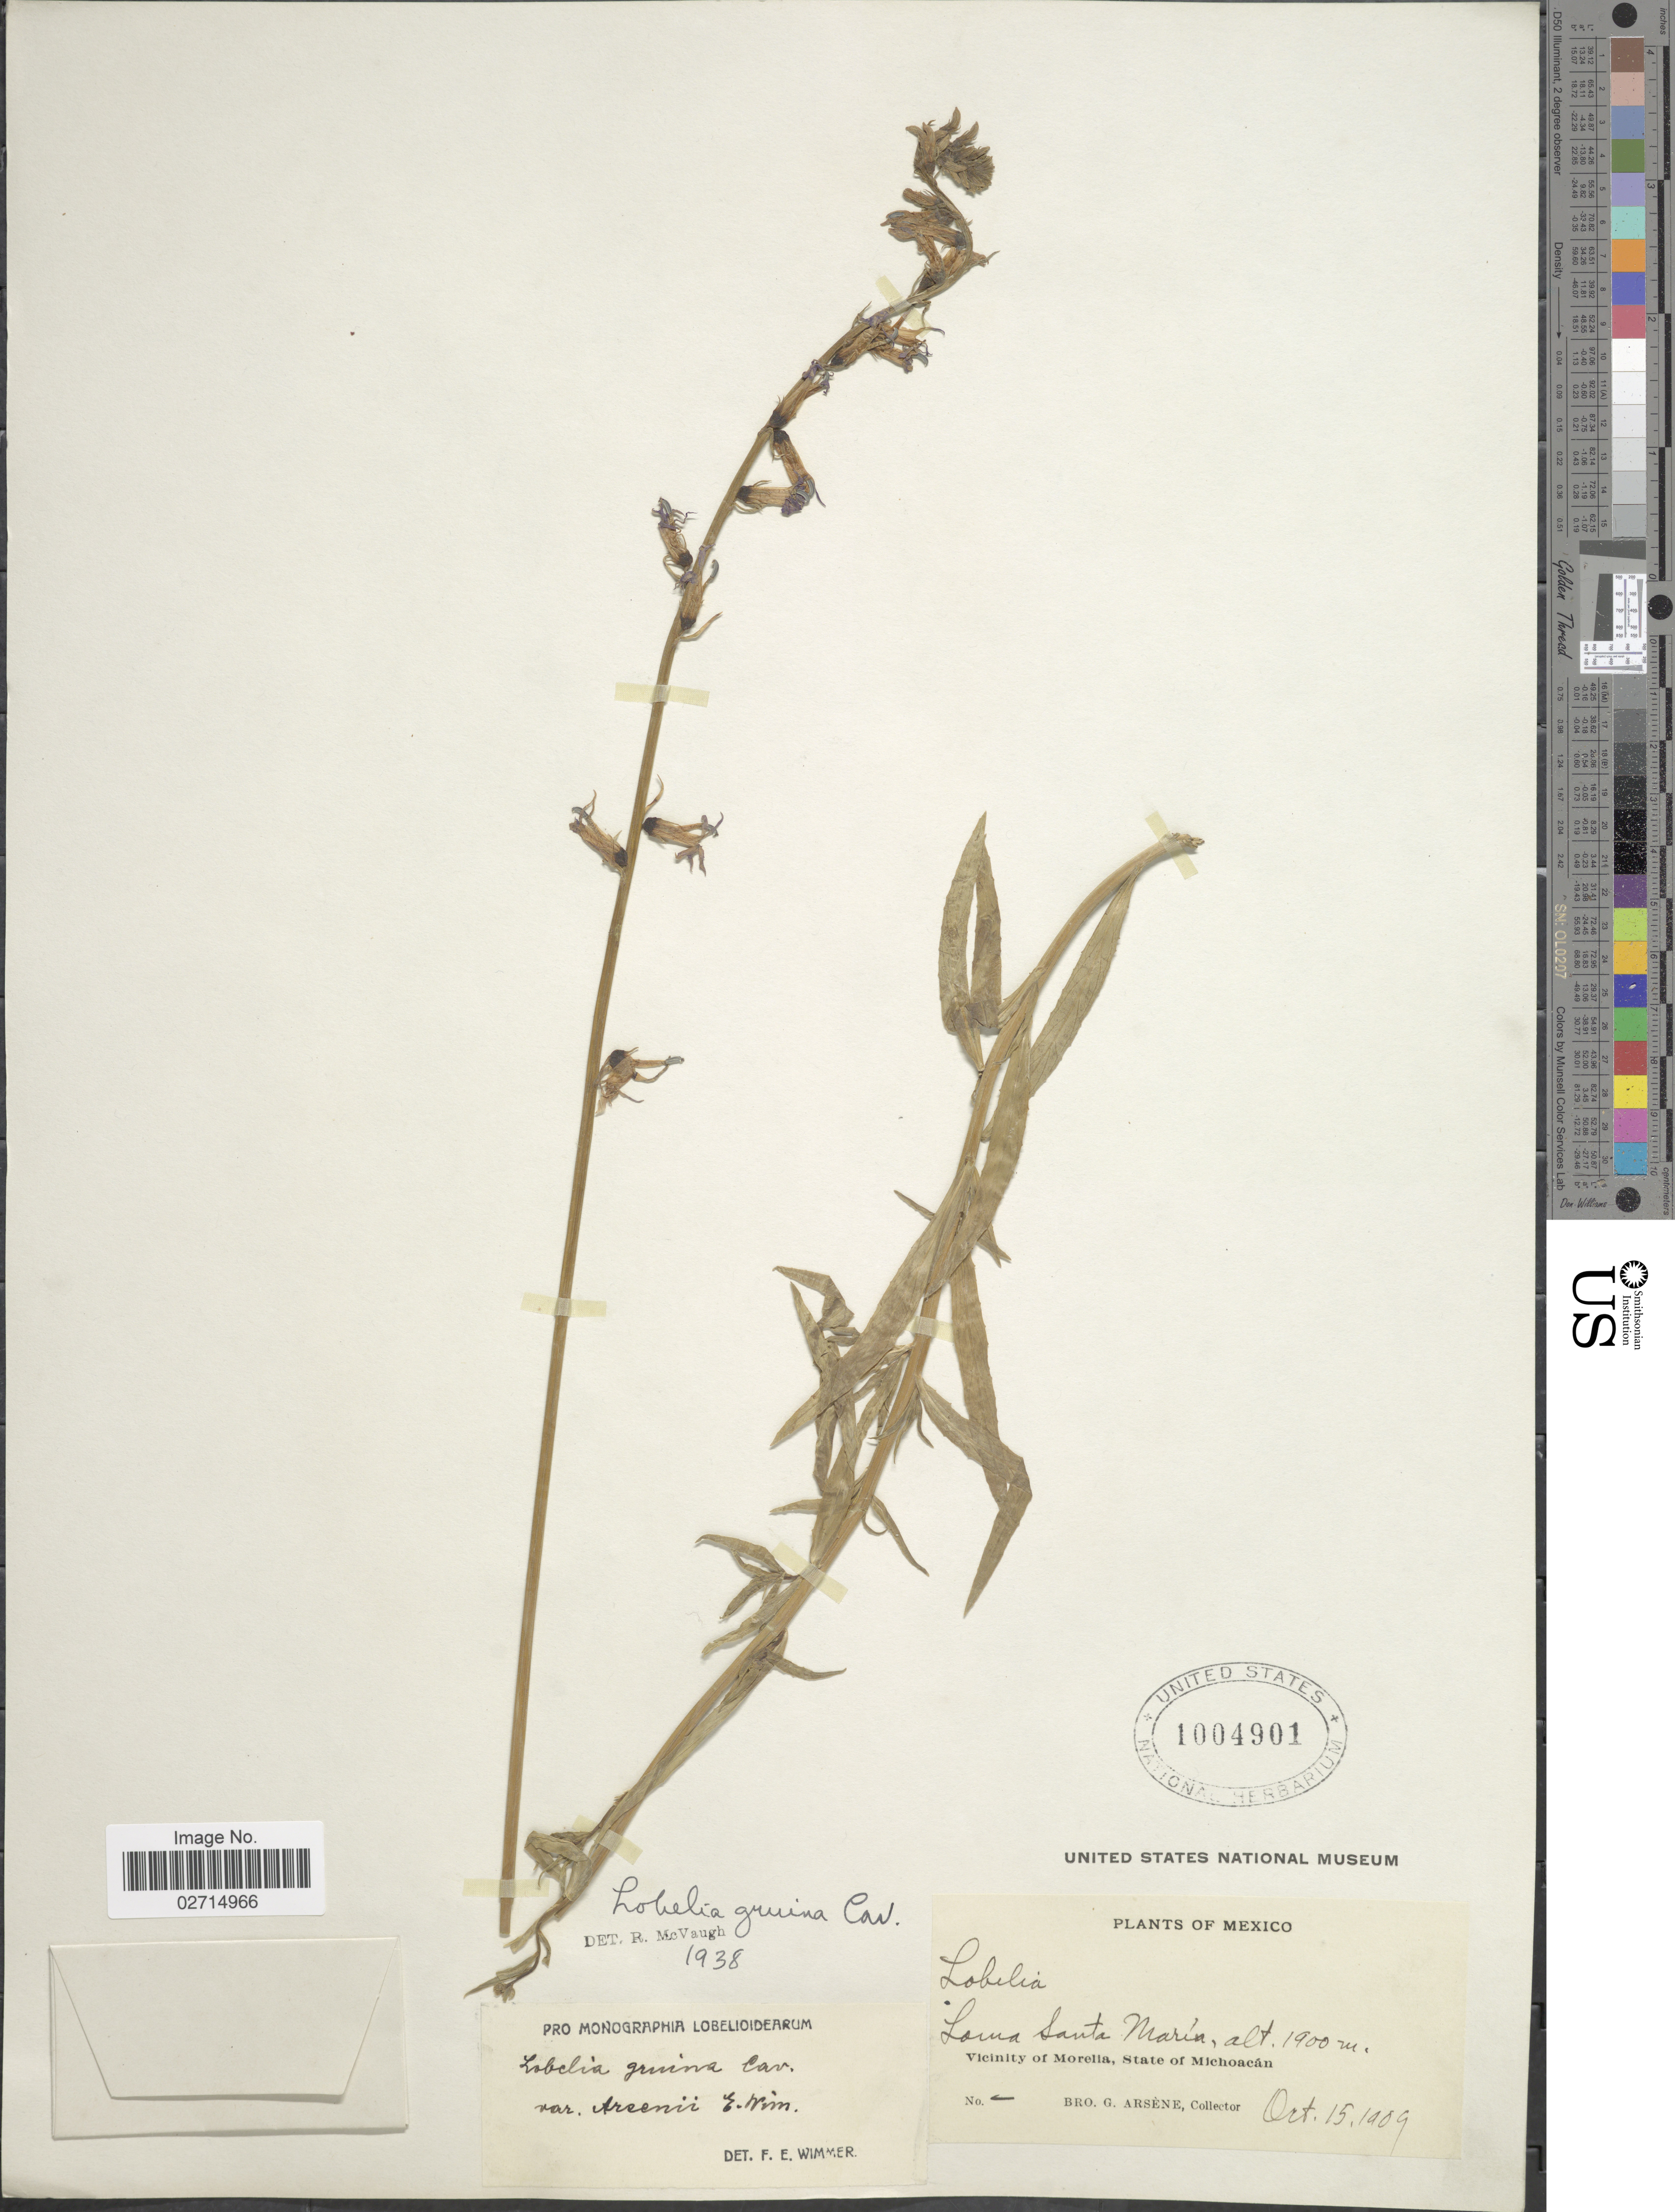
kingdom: Plantae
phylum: Tracheophyta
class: Magnoliopsida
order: Asterales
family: Campanulaceae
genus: Lobelia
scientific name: Lobelia gruina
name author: Cav.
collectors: Bro. G. Arsène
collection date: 1909-10-15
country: Mexico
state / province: Michoacán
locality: Loma Santa Maria, Vicinity of Morelia, State of Michoacan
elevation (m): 1900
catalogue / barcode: US 1004901